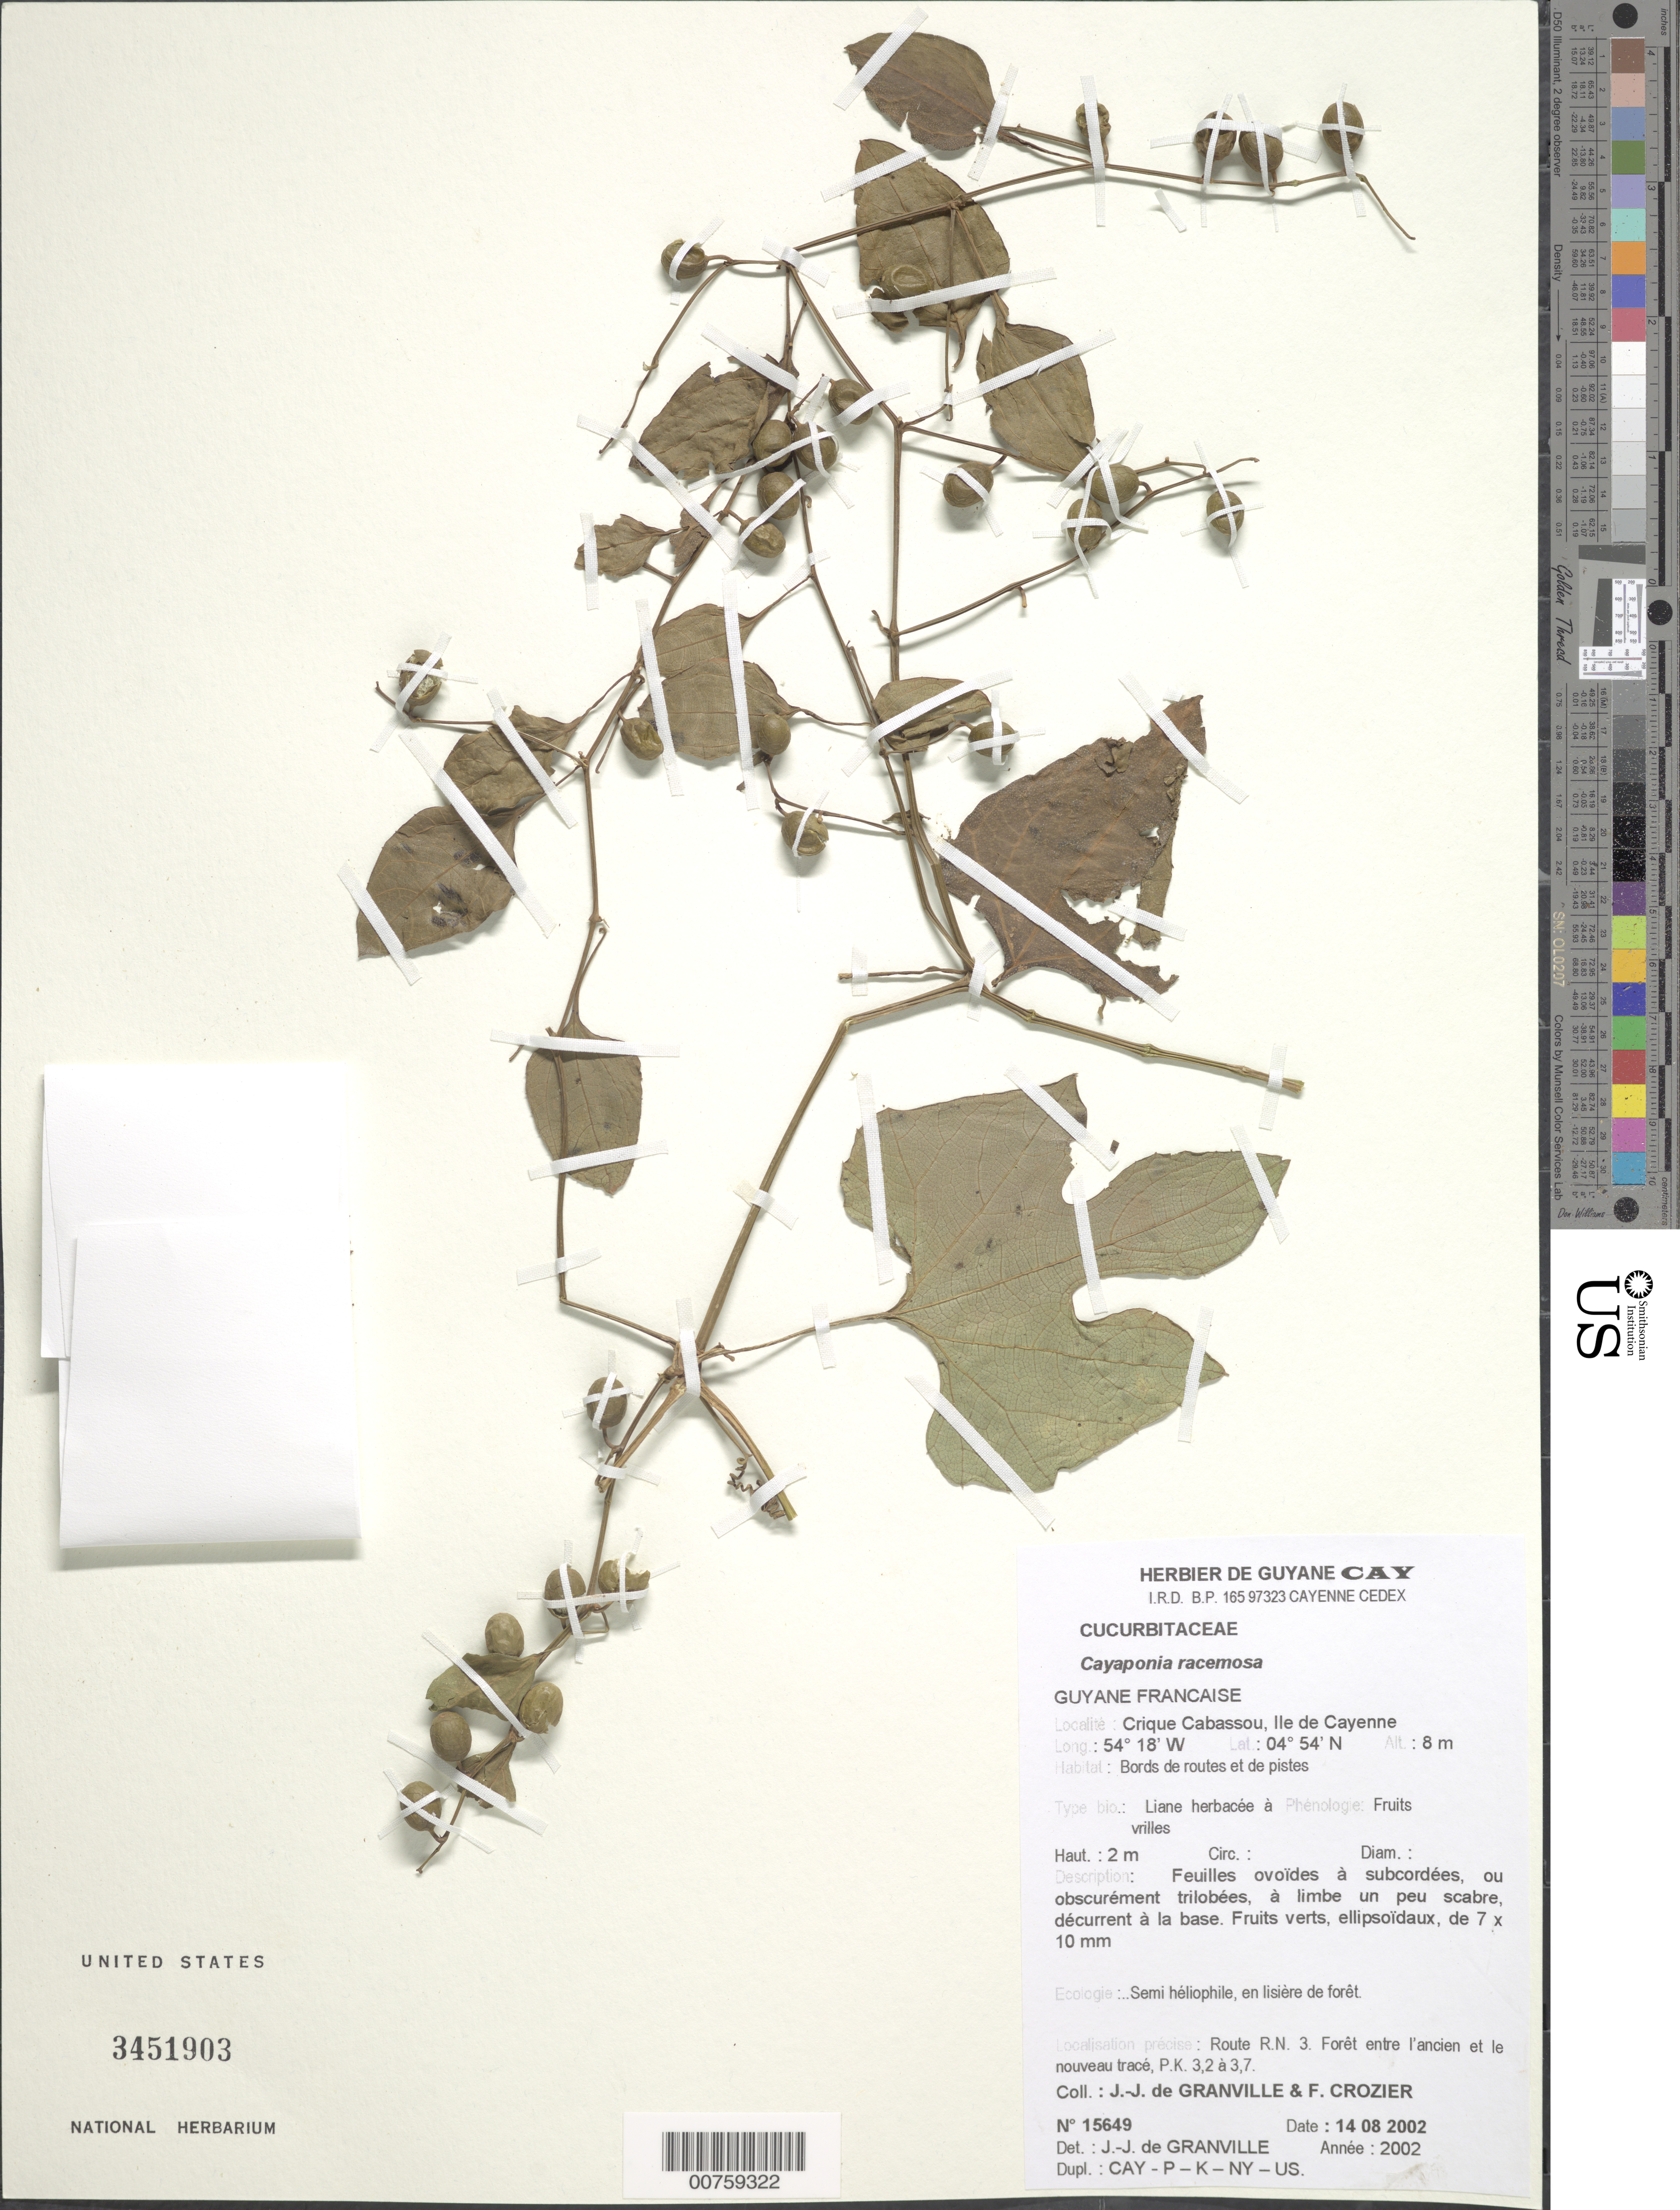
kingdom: Plantae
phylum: Tracheophyta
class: Magnoliopsida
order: Cucurbitales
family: Cucurbitaceae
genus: Cayaponia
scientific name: Cayaponia racemosa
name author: (Mill.) Cogn.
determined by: Granville, J. J. de, (CAY), Institut de Recherche pour le Developpement (IRD) (FRENCH GUIANA)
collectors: J.-J. de Granville & F. Crozier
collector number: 15649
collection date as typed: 14-Aug-02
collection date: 2002-08-14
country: French Guiana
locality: Crique Cabassou, Ile de Cayenne, Route R.N. 3, nouveau trace, PK 3.2-3.7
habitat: Bordes de routes et de pistes; semi heliophile, en lisière de forêt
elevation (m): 8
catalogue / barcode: US 3451903